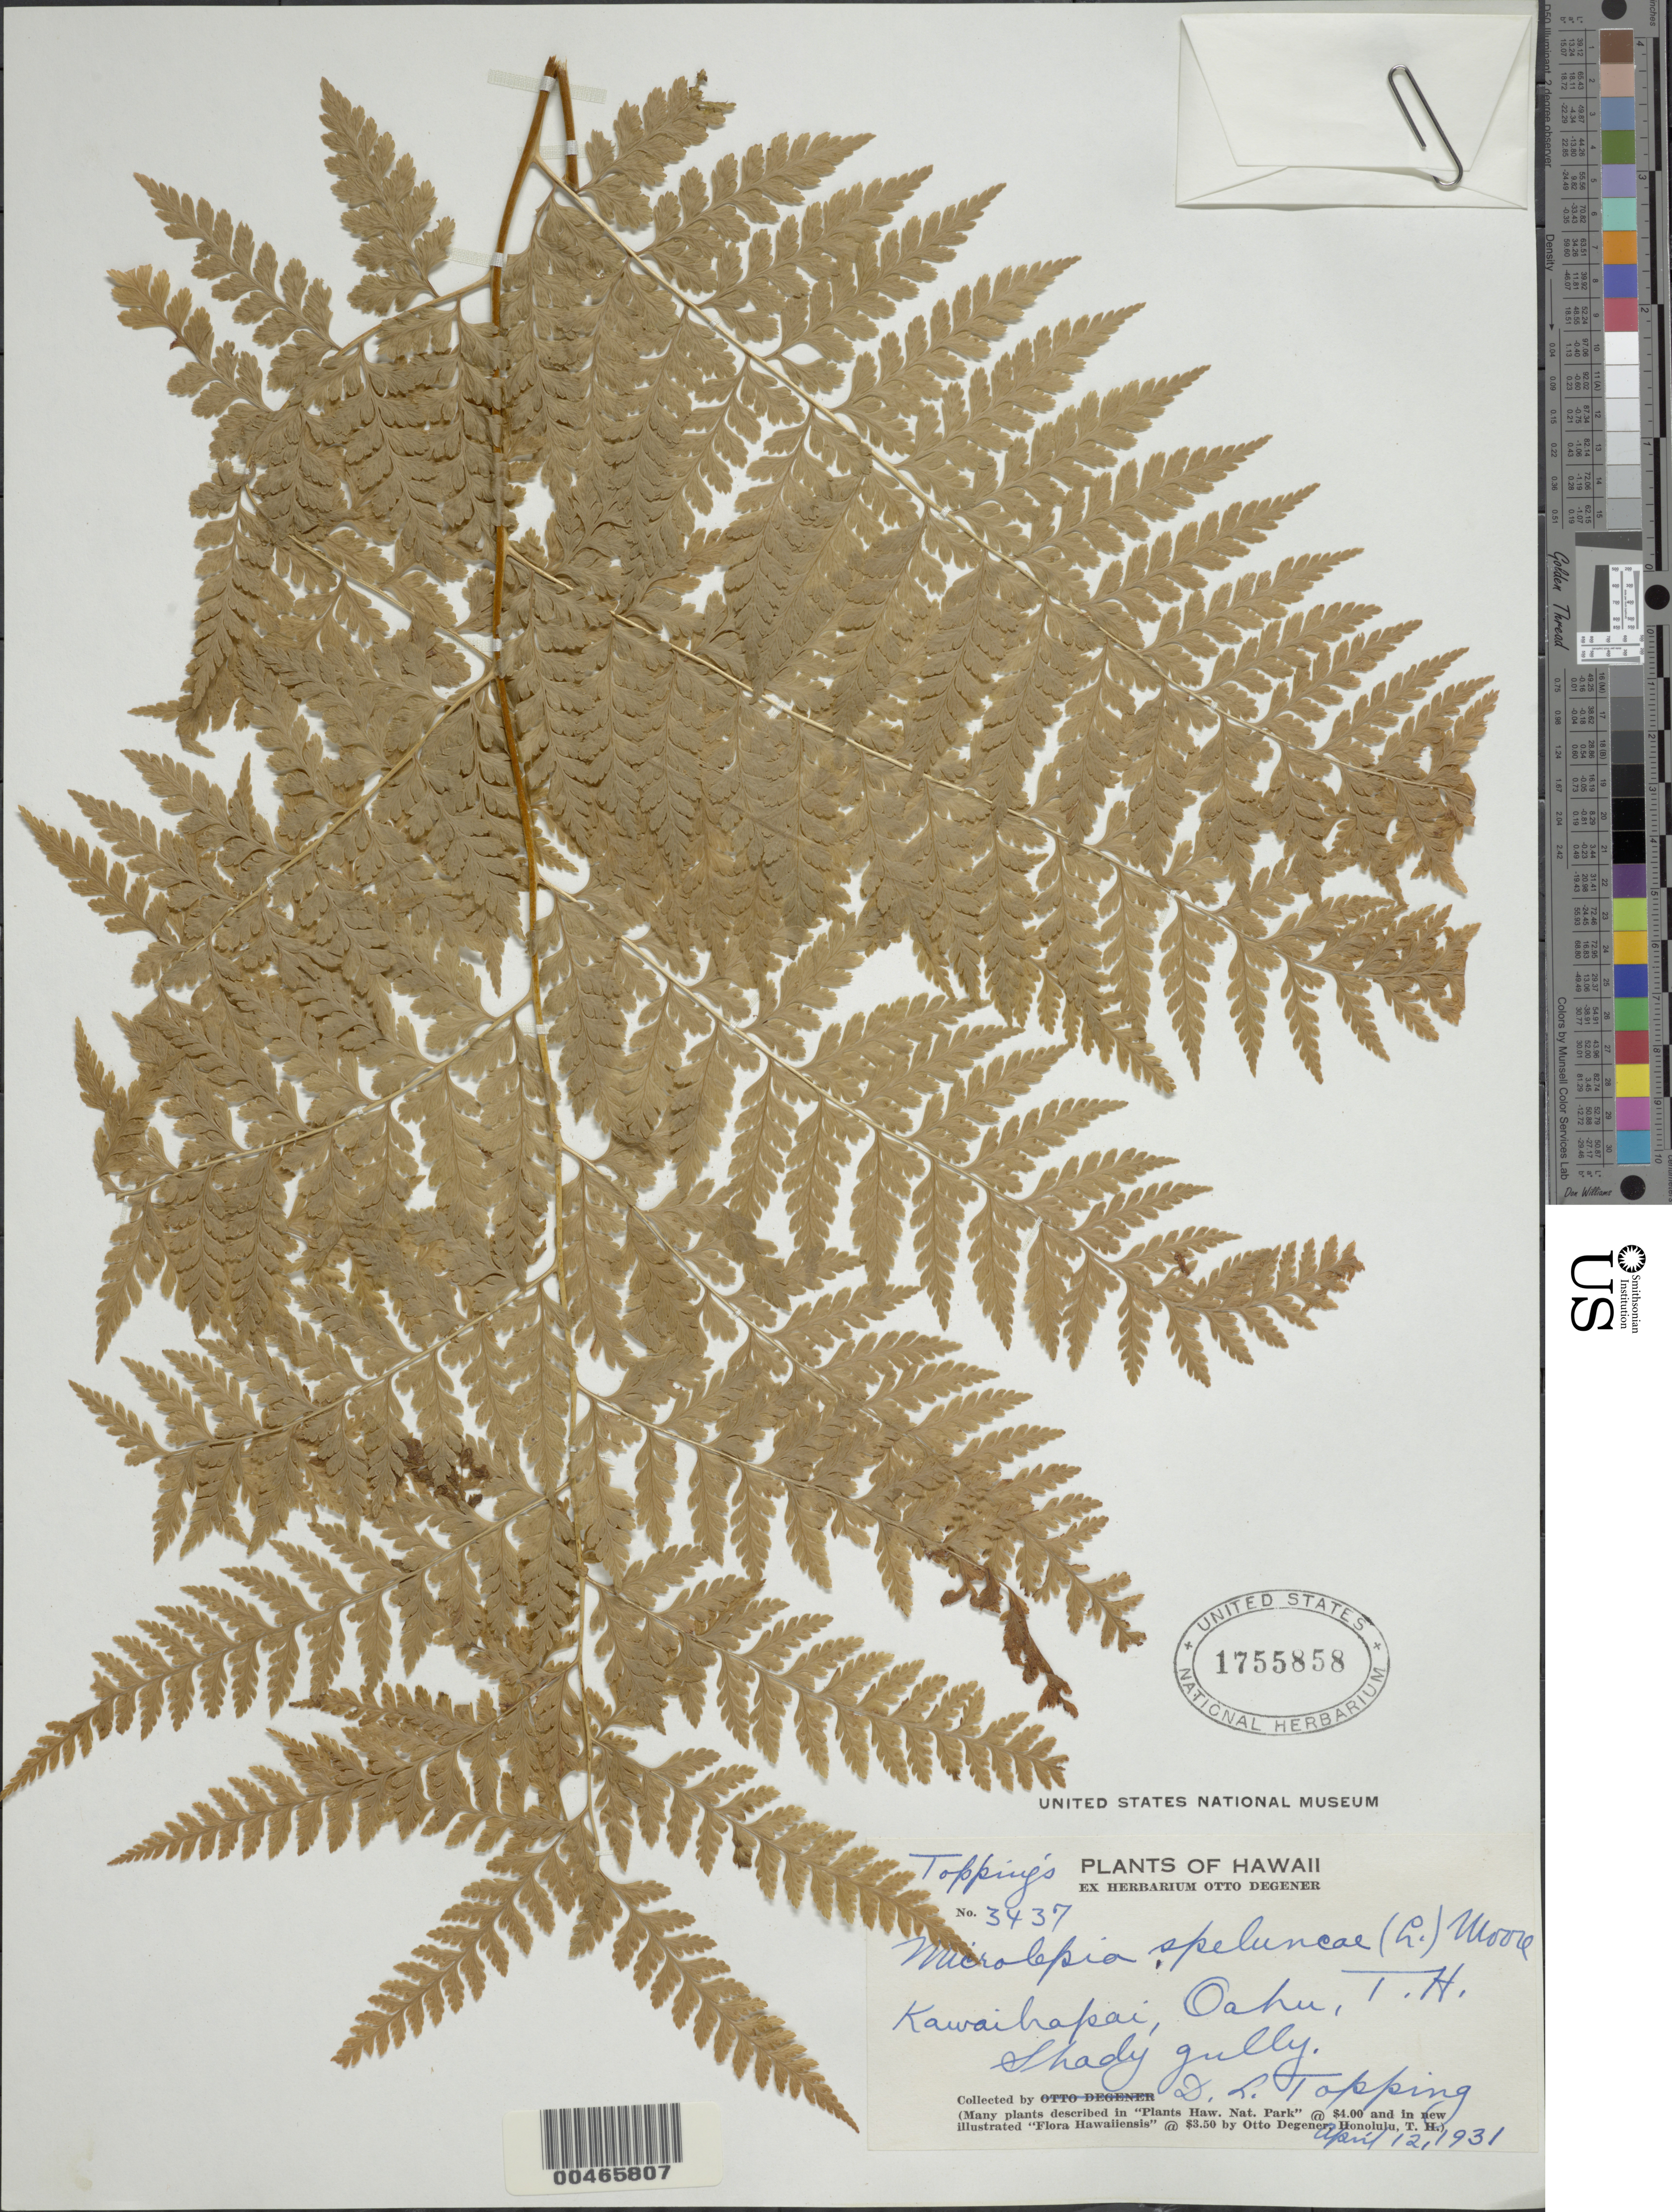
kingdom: Plantae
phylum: Tracheophyta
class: Polypodiopsida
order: Polypodiales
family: Dennstaedtiaceae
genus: Microlepia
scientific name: Microlepia speluncae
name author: (L.) T. Moore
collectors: D. L. Topping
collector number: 3437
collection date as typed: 12 Apr 1931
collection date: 1931-04-12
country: United States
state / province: Hawaii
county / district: Honolulu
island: Oahu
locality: Kawaihapai.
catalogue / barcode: US 1755858